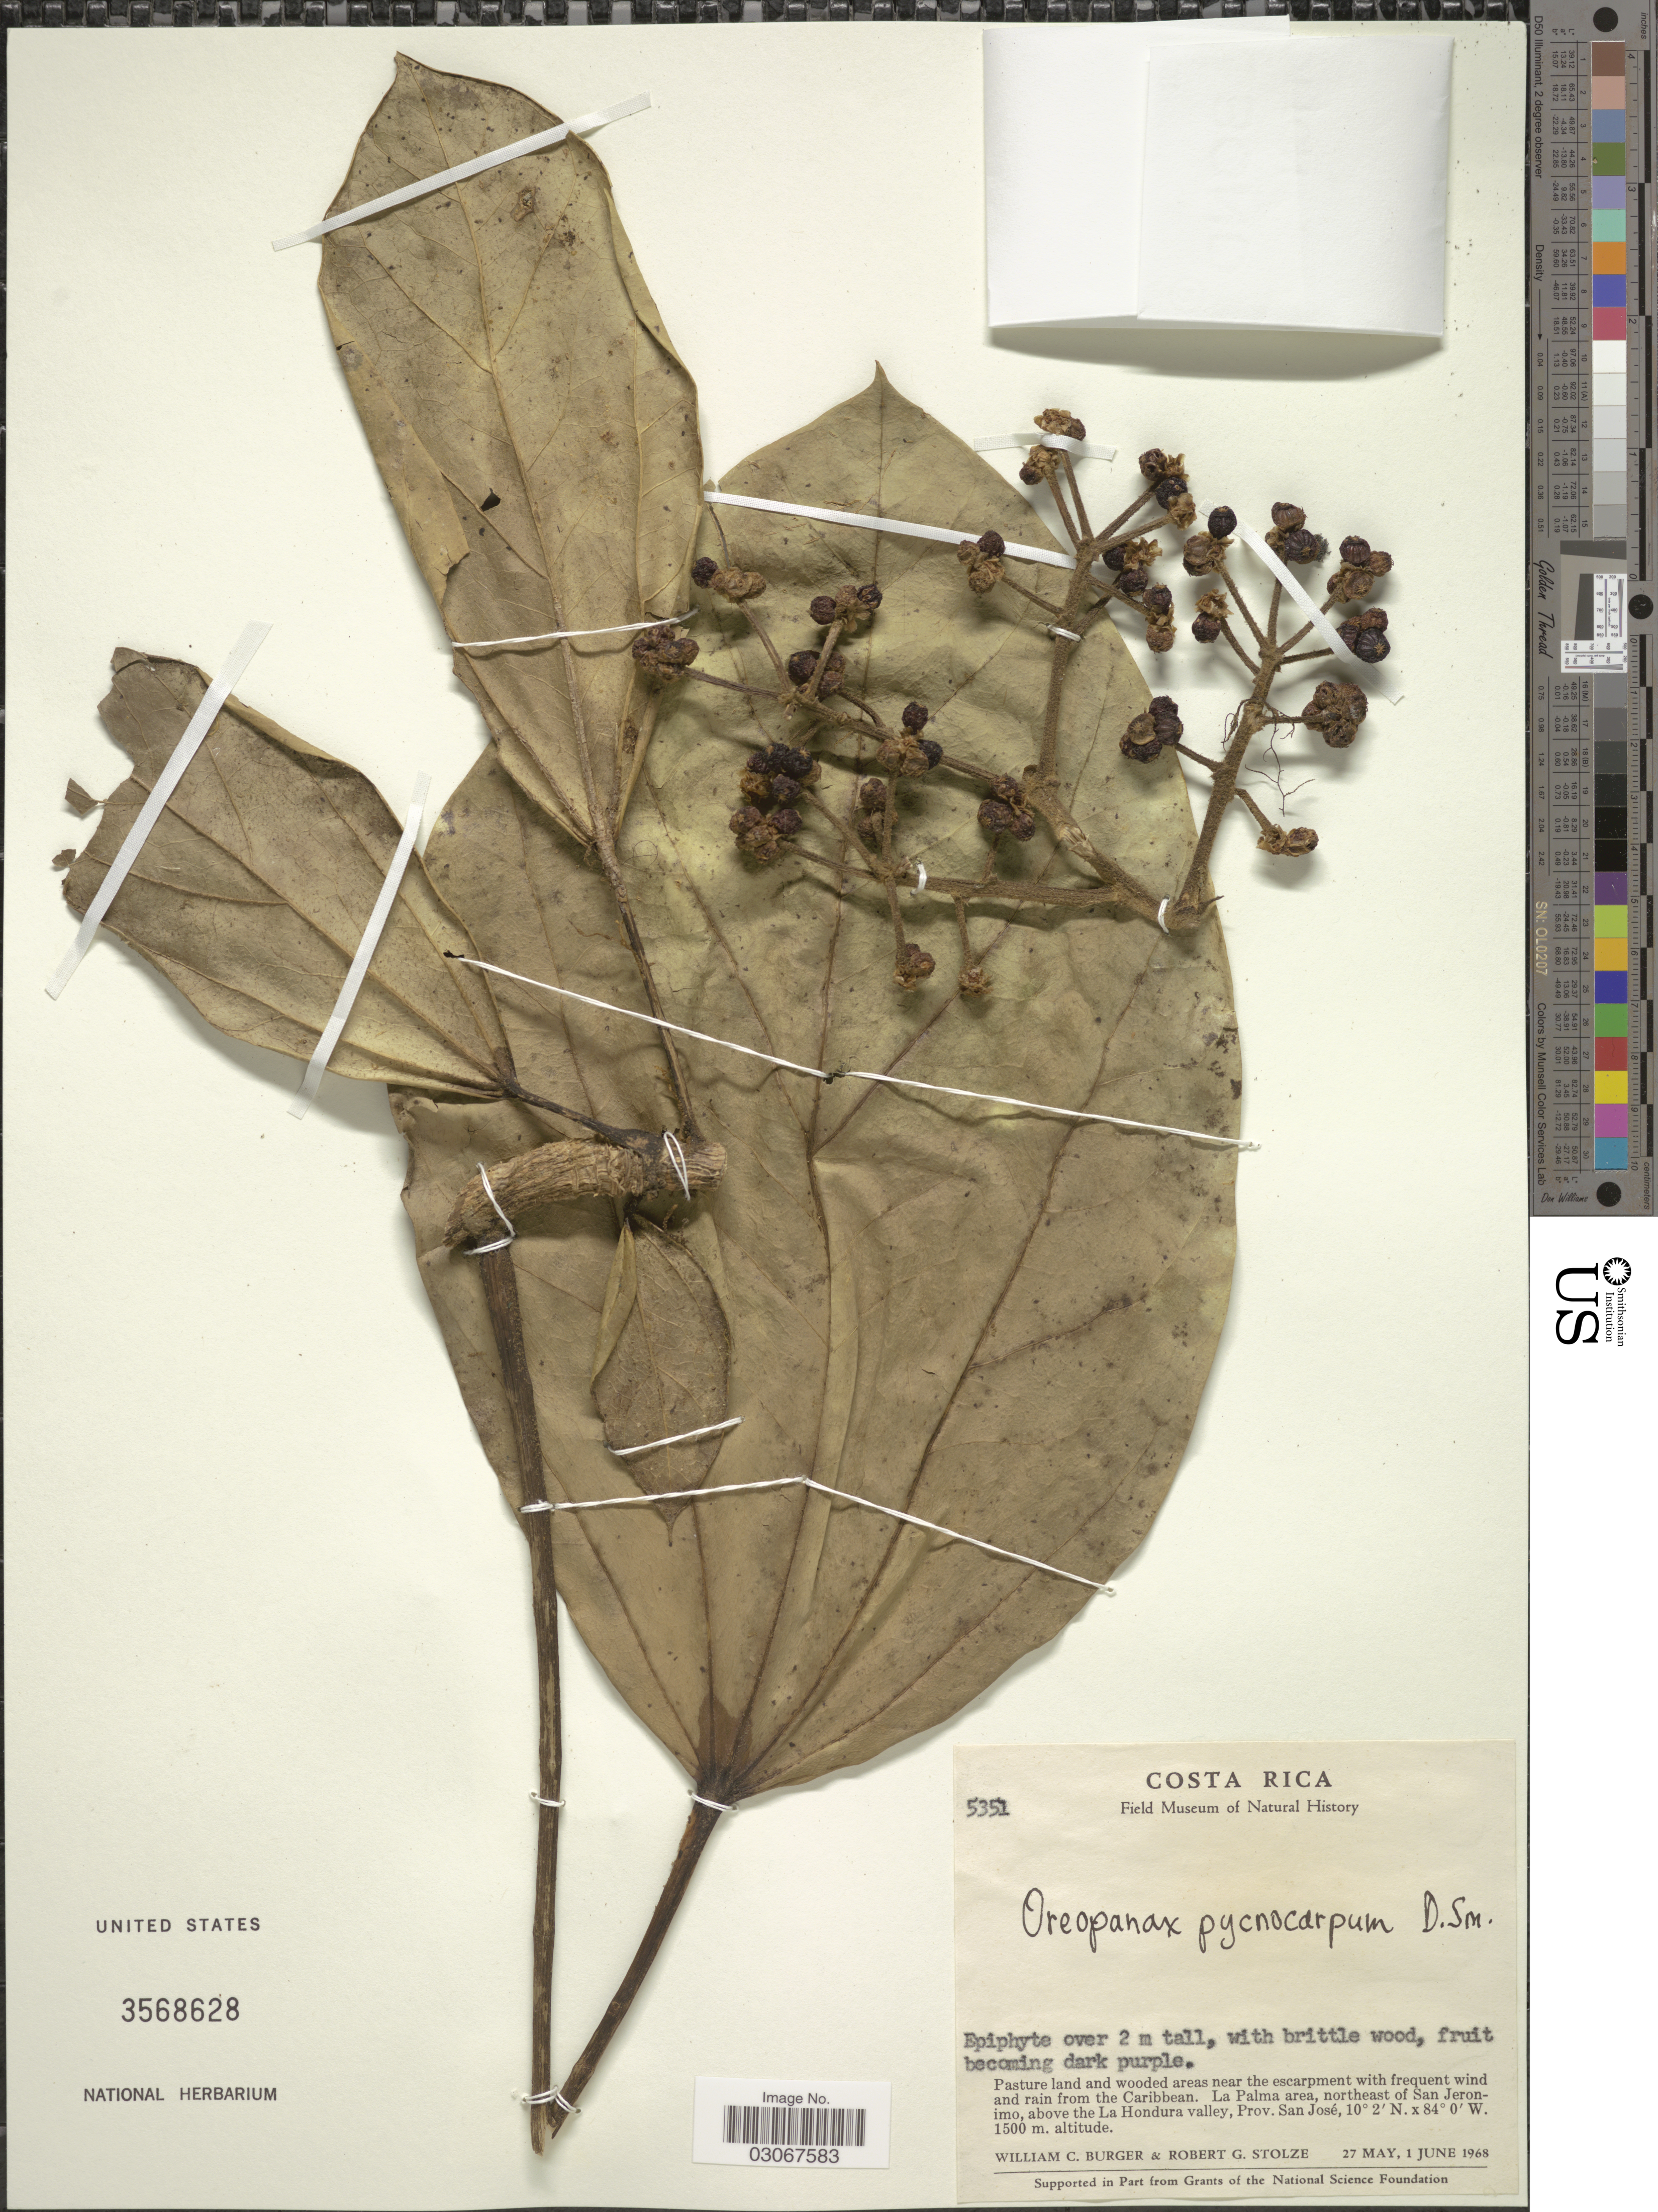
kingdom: Plantae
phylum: Tracheophyta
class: Magnoliopsida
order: Apiales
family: Araliaceae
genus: Oreopanax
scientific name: Oreopanax pycnocarpus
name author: Donn. Sm.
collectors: W. Burger & R. G. Stolze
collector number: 5351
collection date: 1968-05-27/1968-06-01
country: Costa Rica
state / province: San José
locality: La Palma area, northeast of San Jeronimo, above the La Hondura valley.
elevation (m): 1500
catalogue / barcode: US 3568628